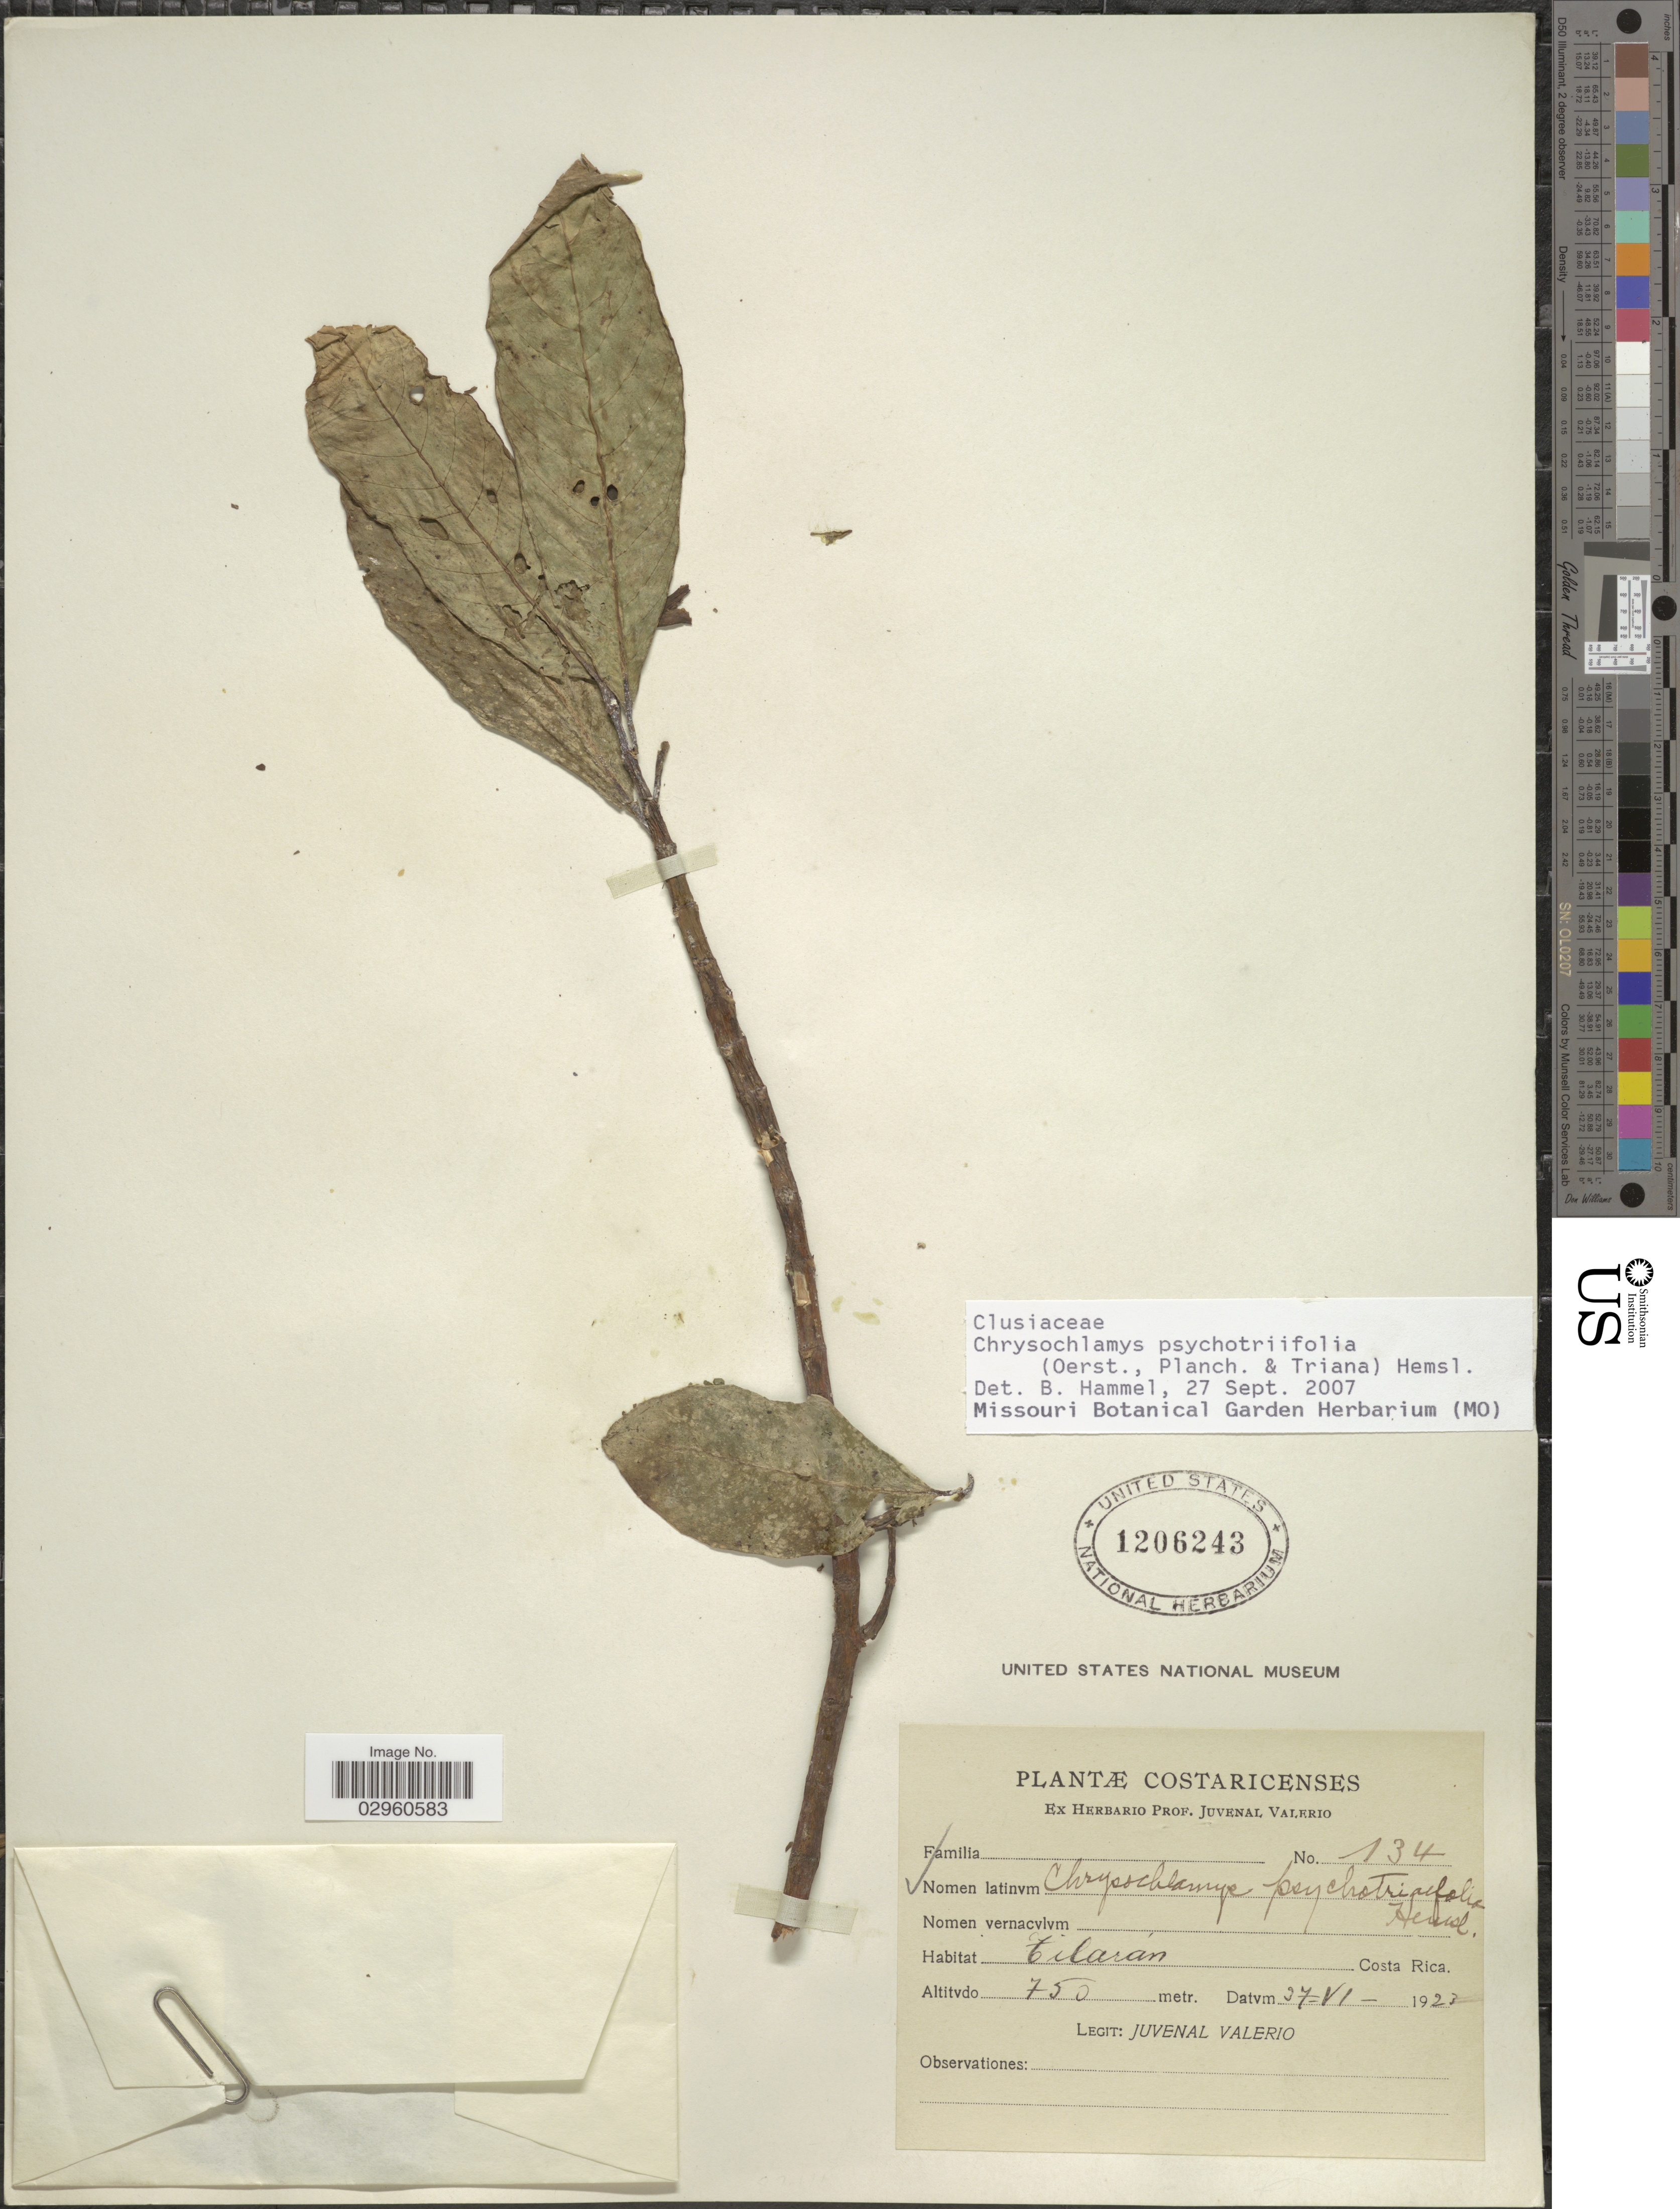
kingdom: Plantae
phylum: Tracheophyta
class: Magnoliopsida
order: Malpighiales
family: Clusiaceae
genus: Chrysochlamys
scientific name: Chrysochlamys psychotriifolia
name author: (Oerst. et al.) Hemsl.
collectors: J. Valerio R.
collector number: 134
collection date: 1923-06-27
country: Costa Rica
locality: Tilarán.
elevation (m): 750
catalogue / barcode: US 1206243